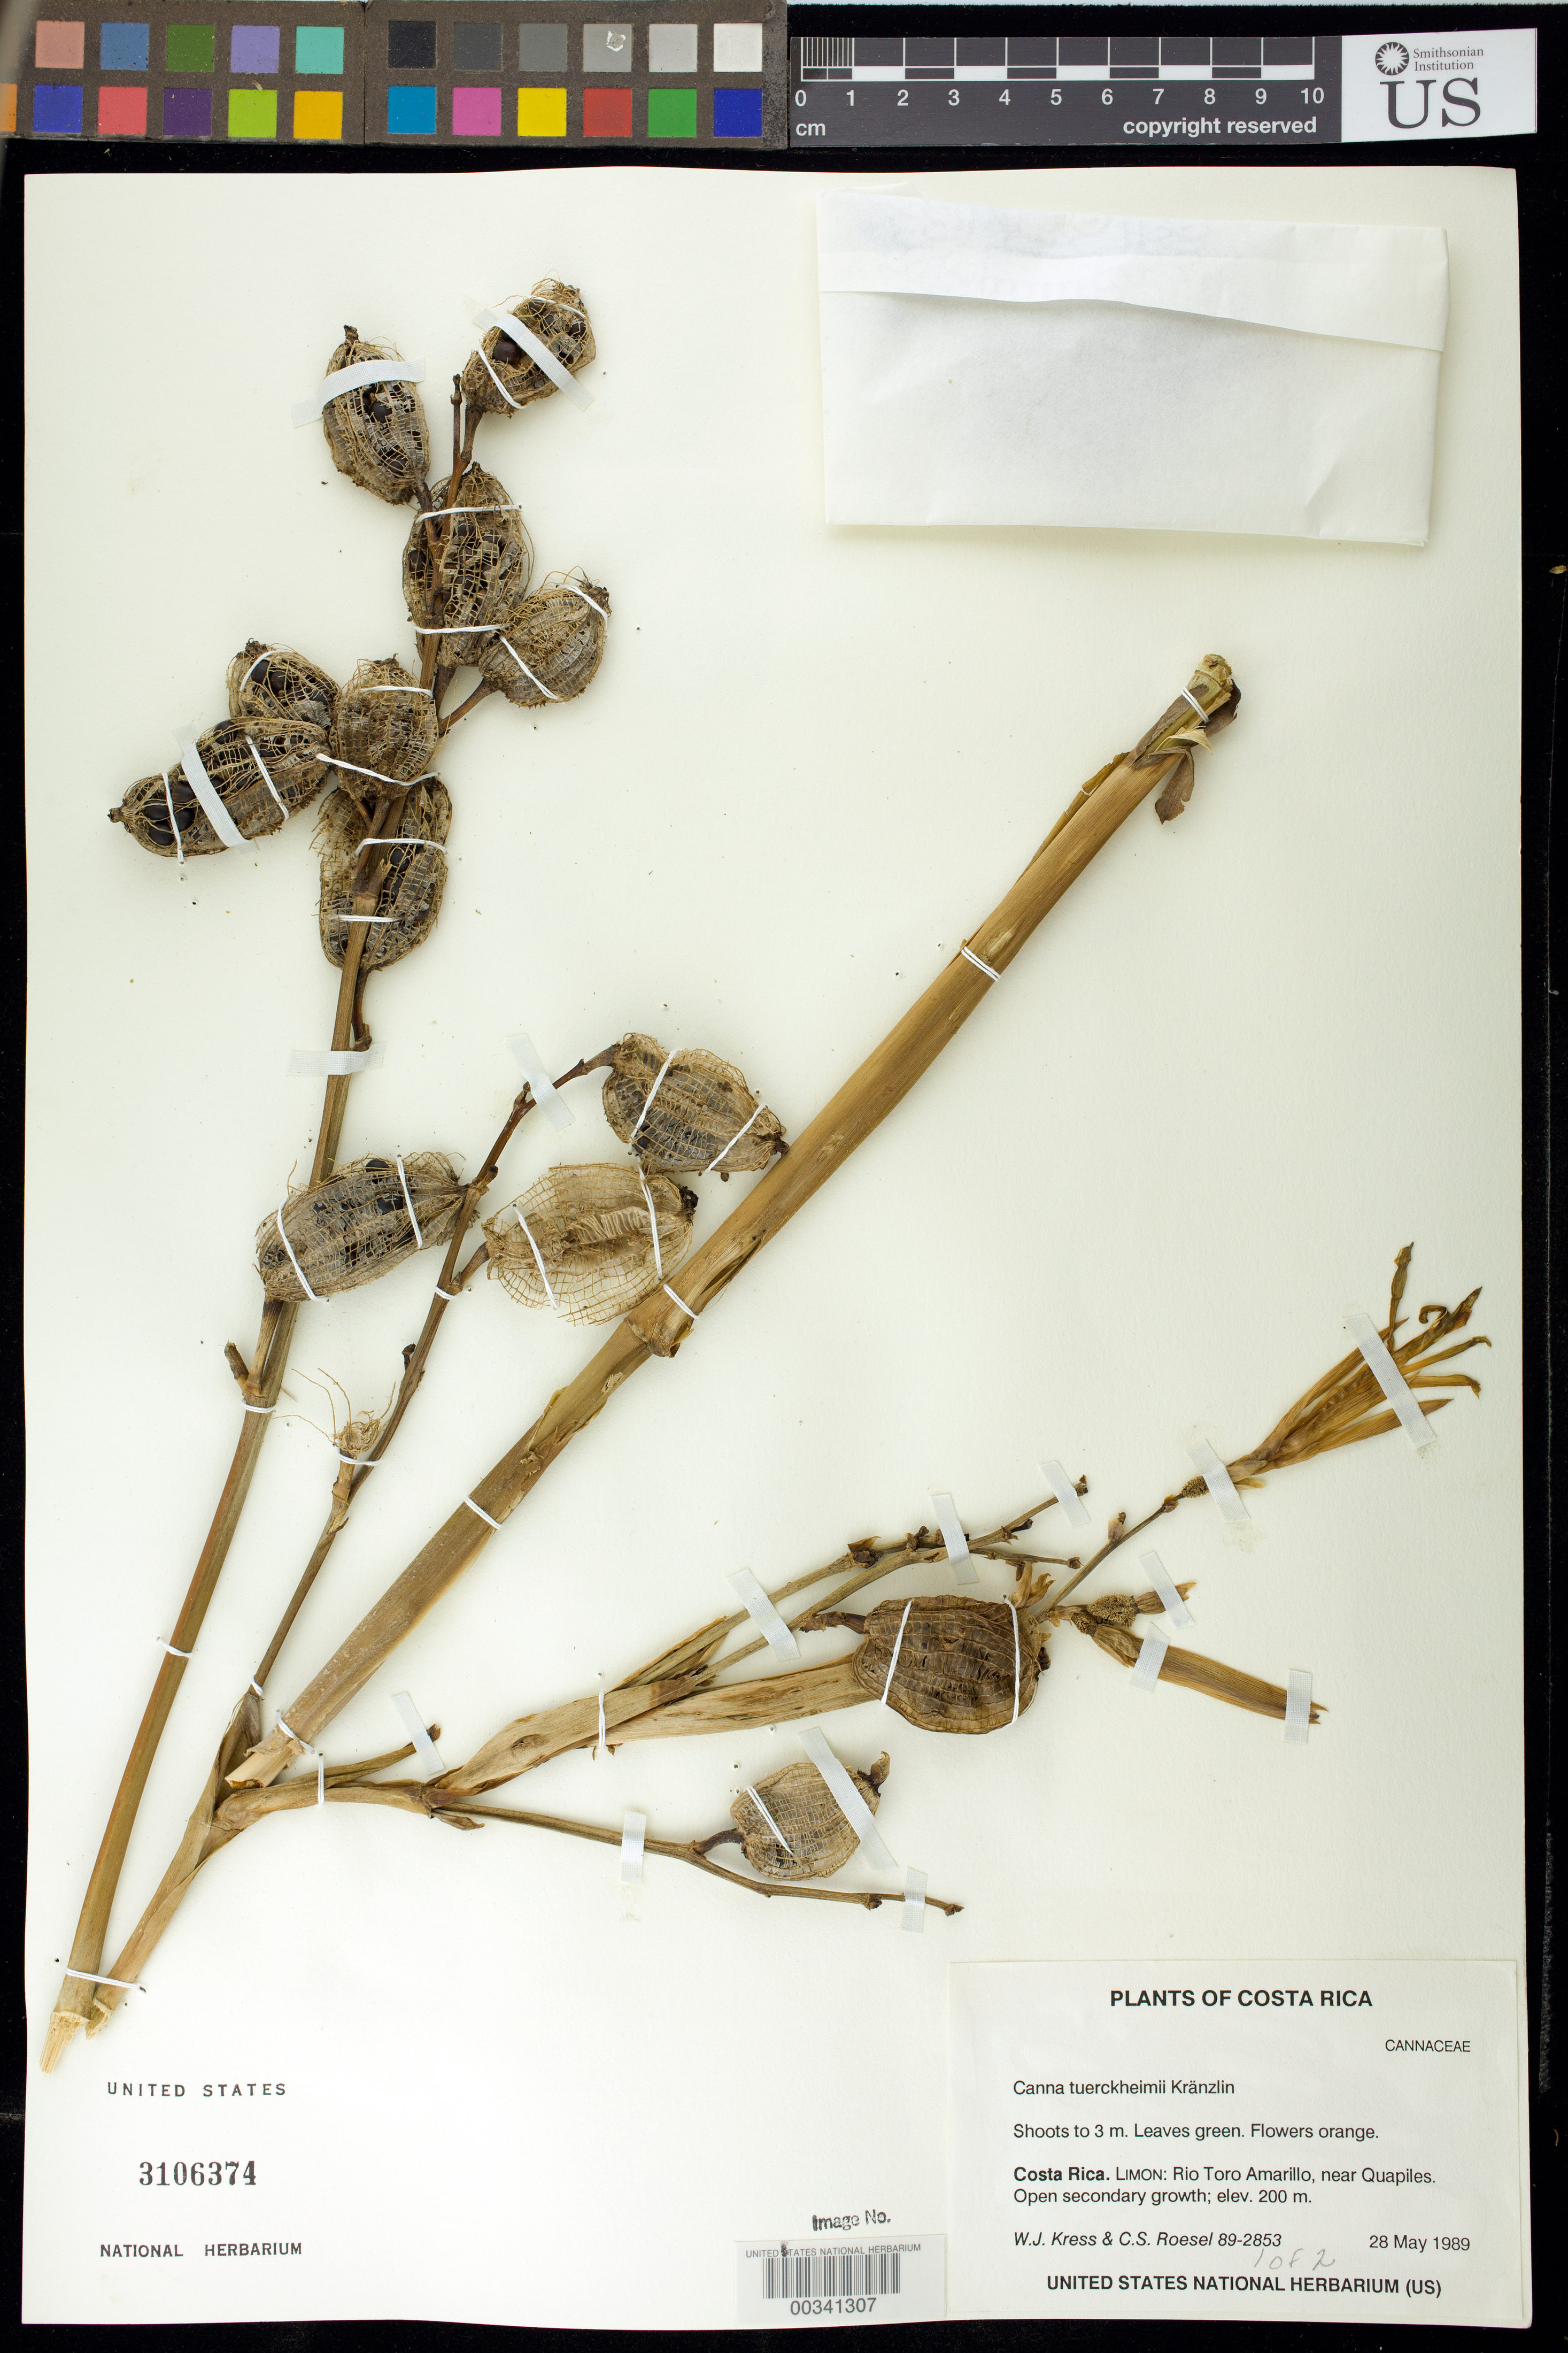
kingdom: Plantae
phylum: Tracheophyta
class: Liliopsida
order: Zingiberales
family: Cannaceae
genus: Canna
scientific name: Canna tuerckheimii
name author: Kraenzl. in Engl.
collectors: W. J. Kress & C. S. Roesel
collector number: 89-2853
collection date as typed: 28 May 1989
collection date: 1989-05-28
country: Costa Rica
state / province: Limón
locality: Rio toro amarillo, near quapiles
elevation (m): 200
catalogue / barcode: US 3106374